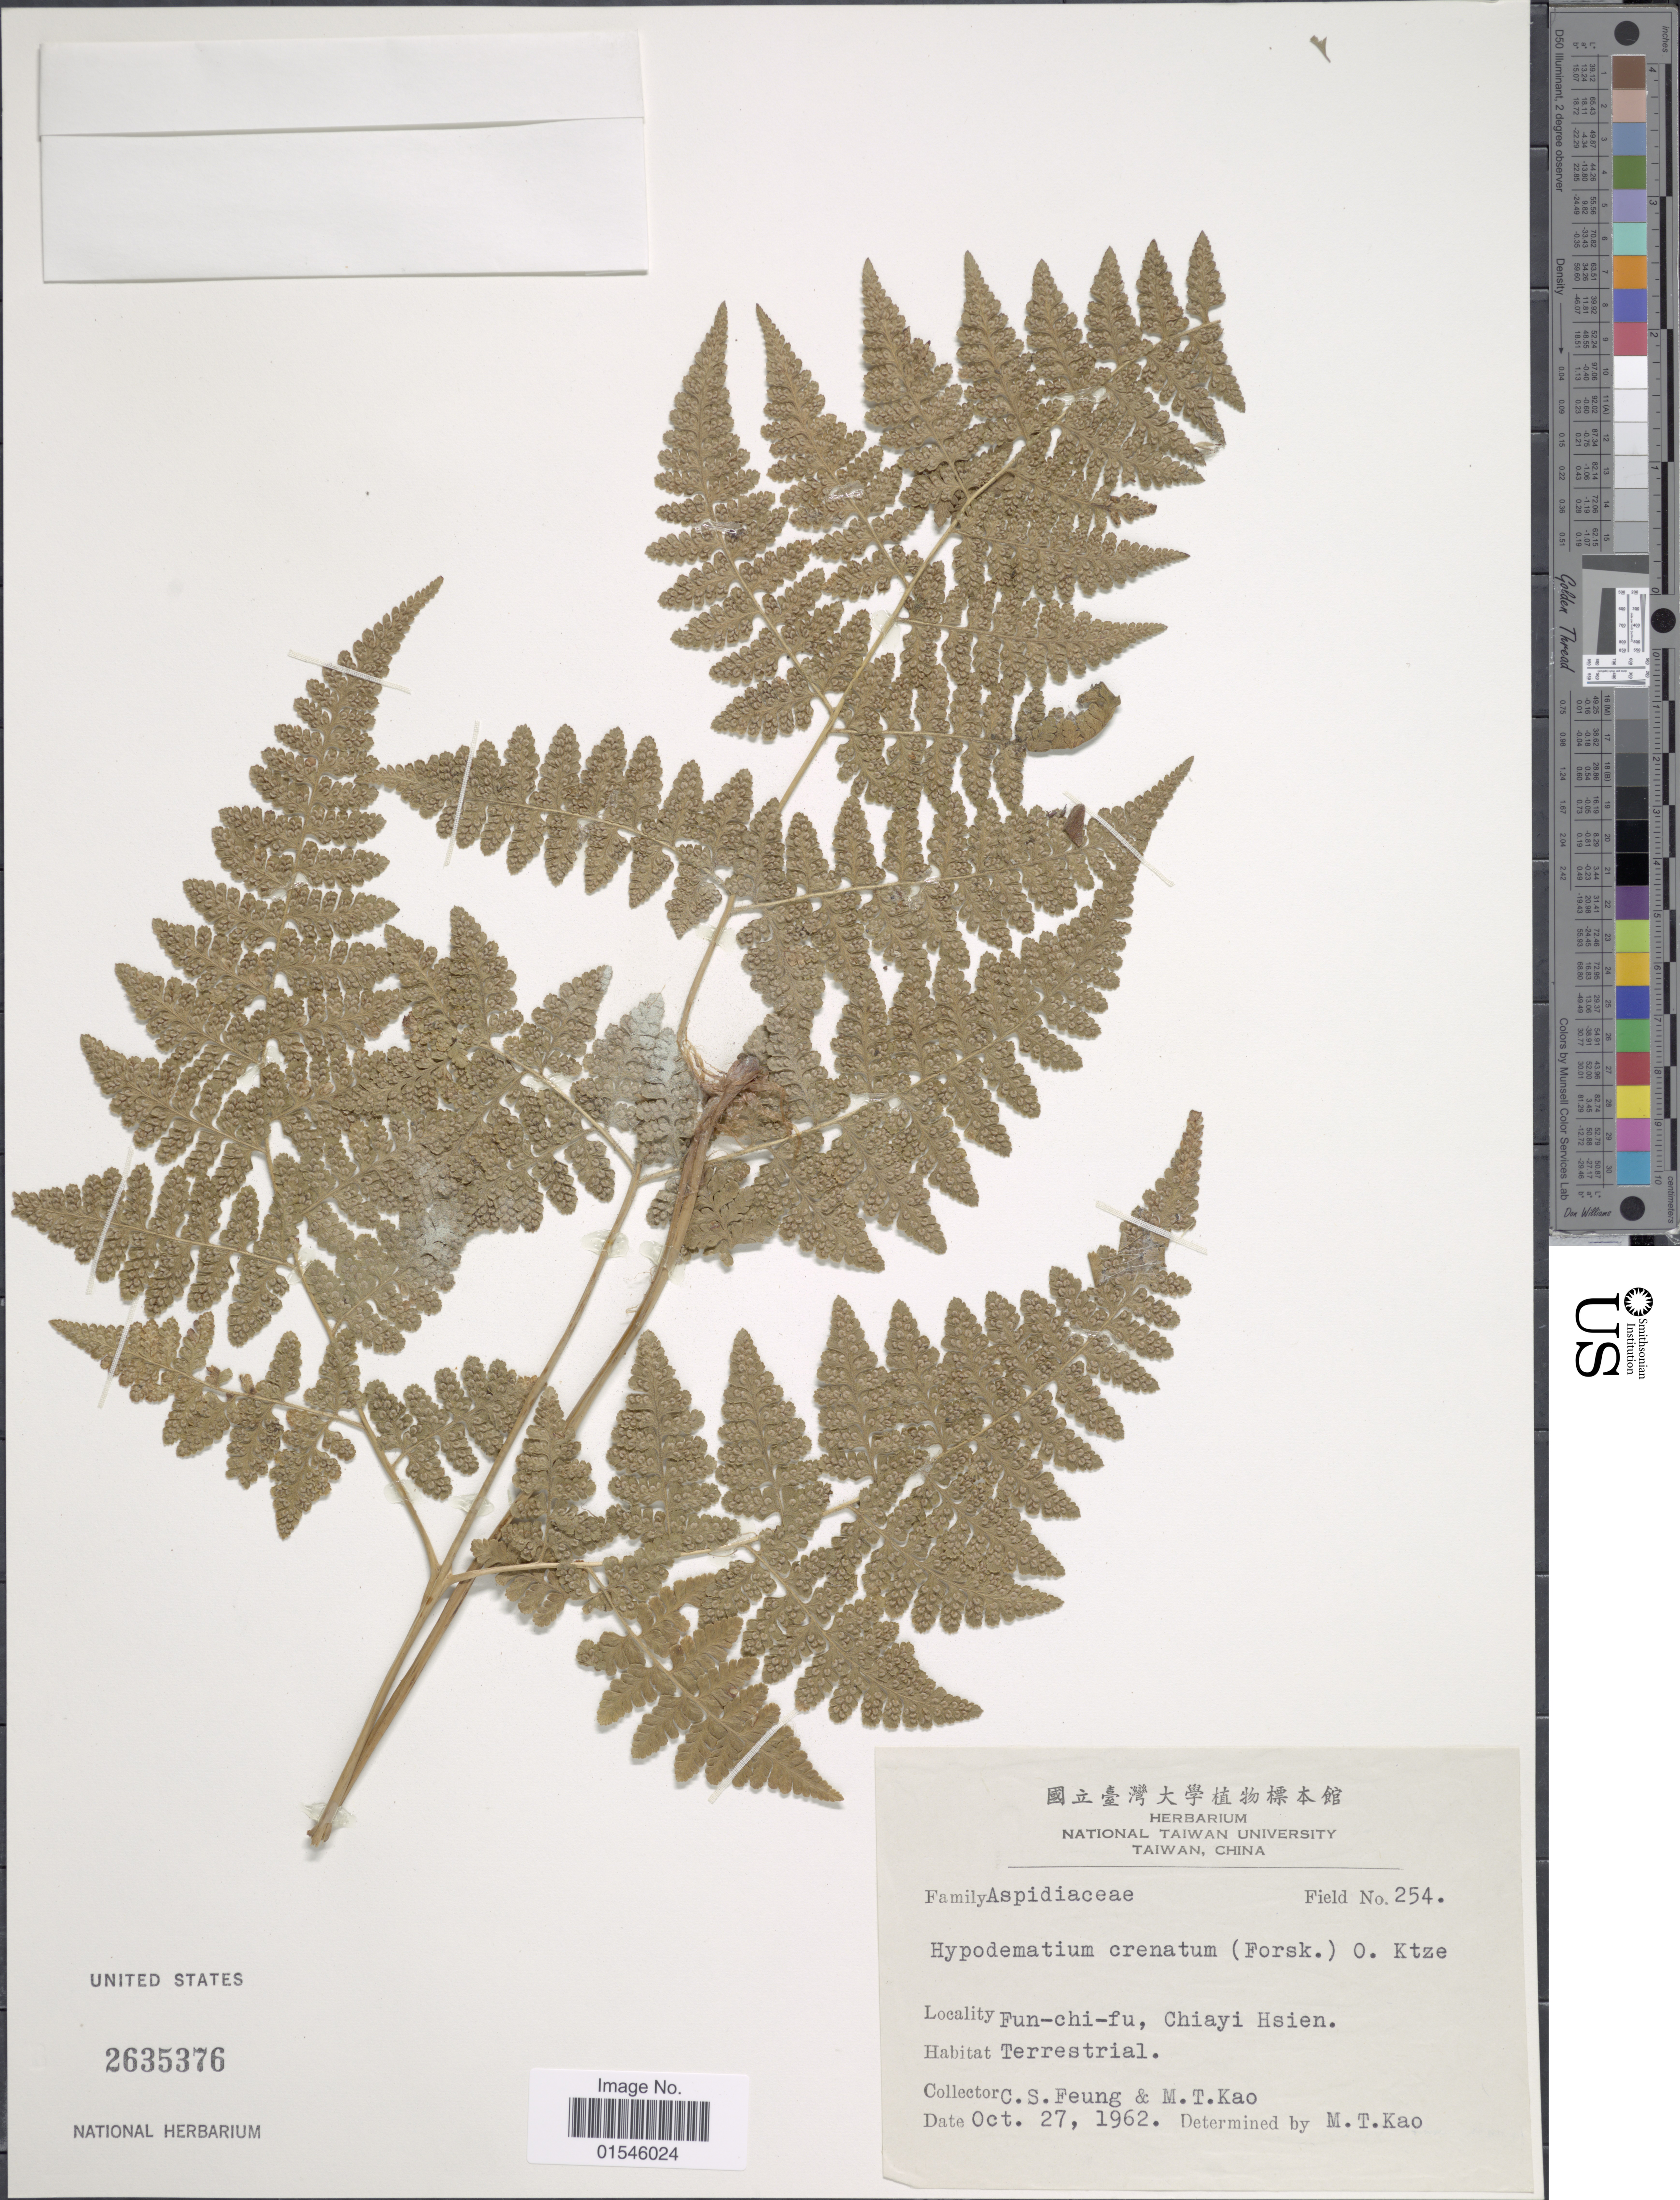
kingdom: Plantae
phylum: Tracheophyta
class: Polypodiopsida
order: Polypodiales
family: Hypodematiaceae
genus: Hypodematium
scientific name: Hypodematium crenatum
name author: (Forssk.) Kuhn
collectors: C. Feung & M. T. Kao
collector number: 254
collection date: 1962-10-27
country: Taiwan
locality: Fun-chi-fu, Chiayi Hsien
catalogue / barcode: US 2635376